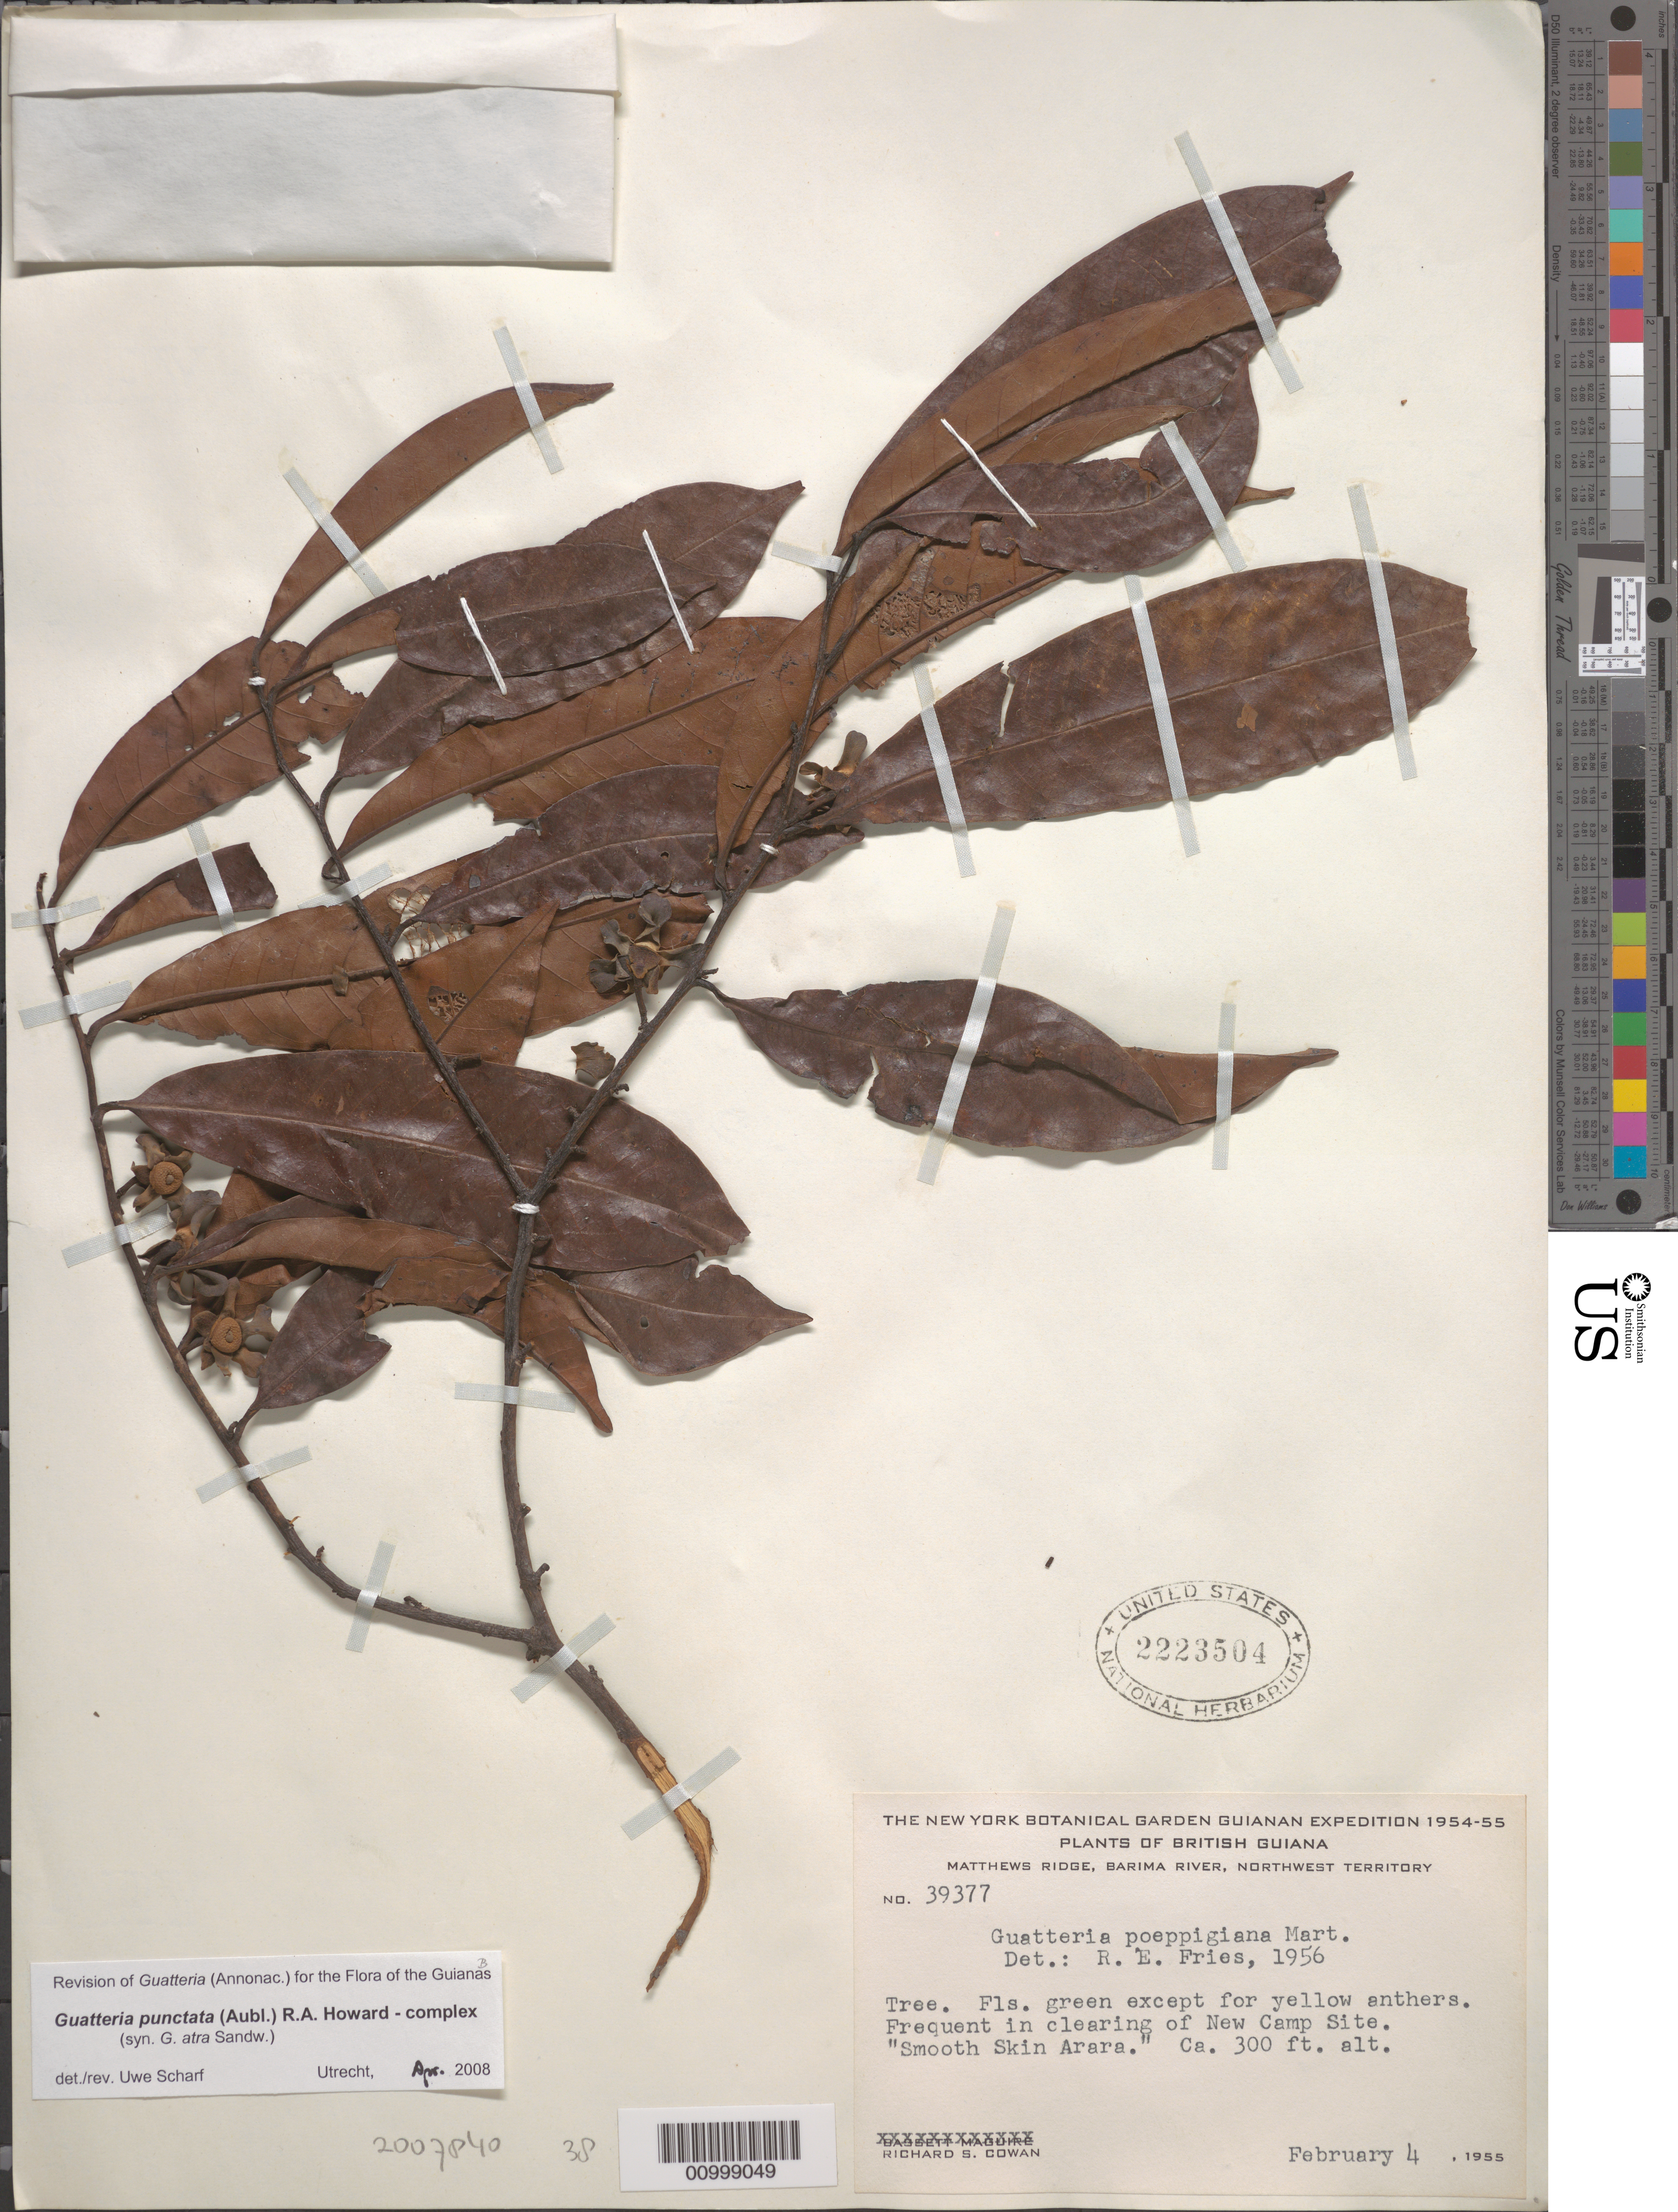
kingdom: Plantae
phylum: Tracheophyta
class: Magnoliopsida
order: Magnoliales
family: Annonaceae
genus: Guatteria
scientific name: Guatteria punctata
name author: (Aubl.) R.A. Howard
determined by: Scharf, U.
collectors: R. S. Cowan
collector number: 39377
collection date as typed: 4-Feb-55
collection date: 1955-02-04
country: Guyana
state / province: Barima-Waini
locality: Barima R., Matthews Ridge, clearing of New Camp Site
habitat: Clearing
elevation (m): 91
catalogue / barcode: US 2223504